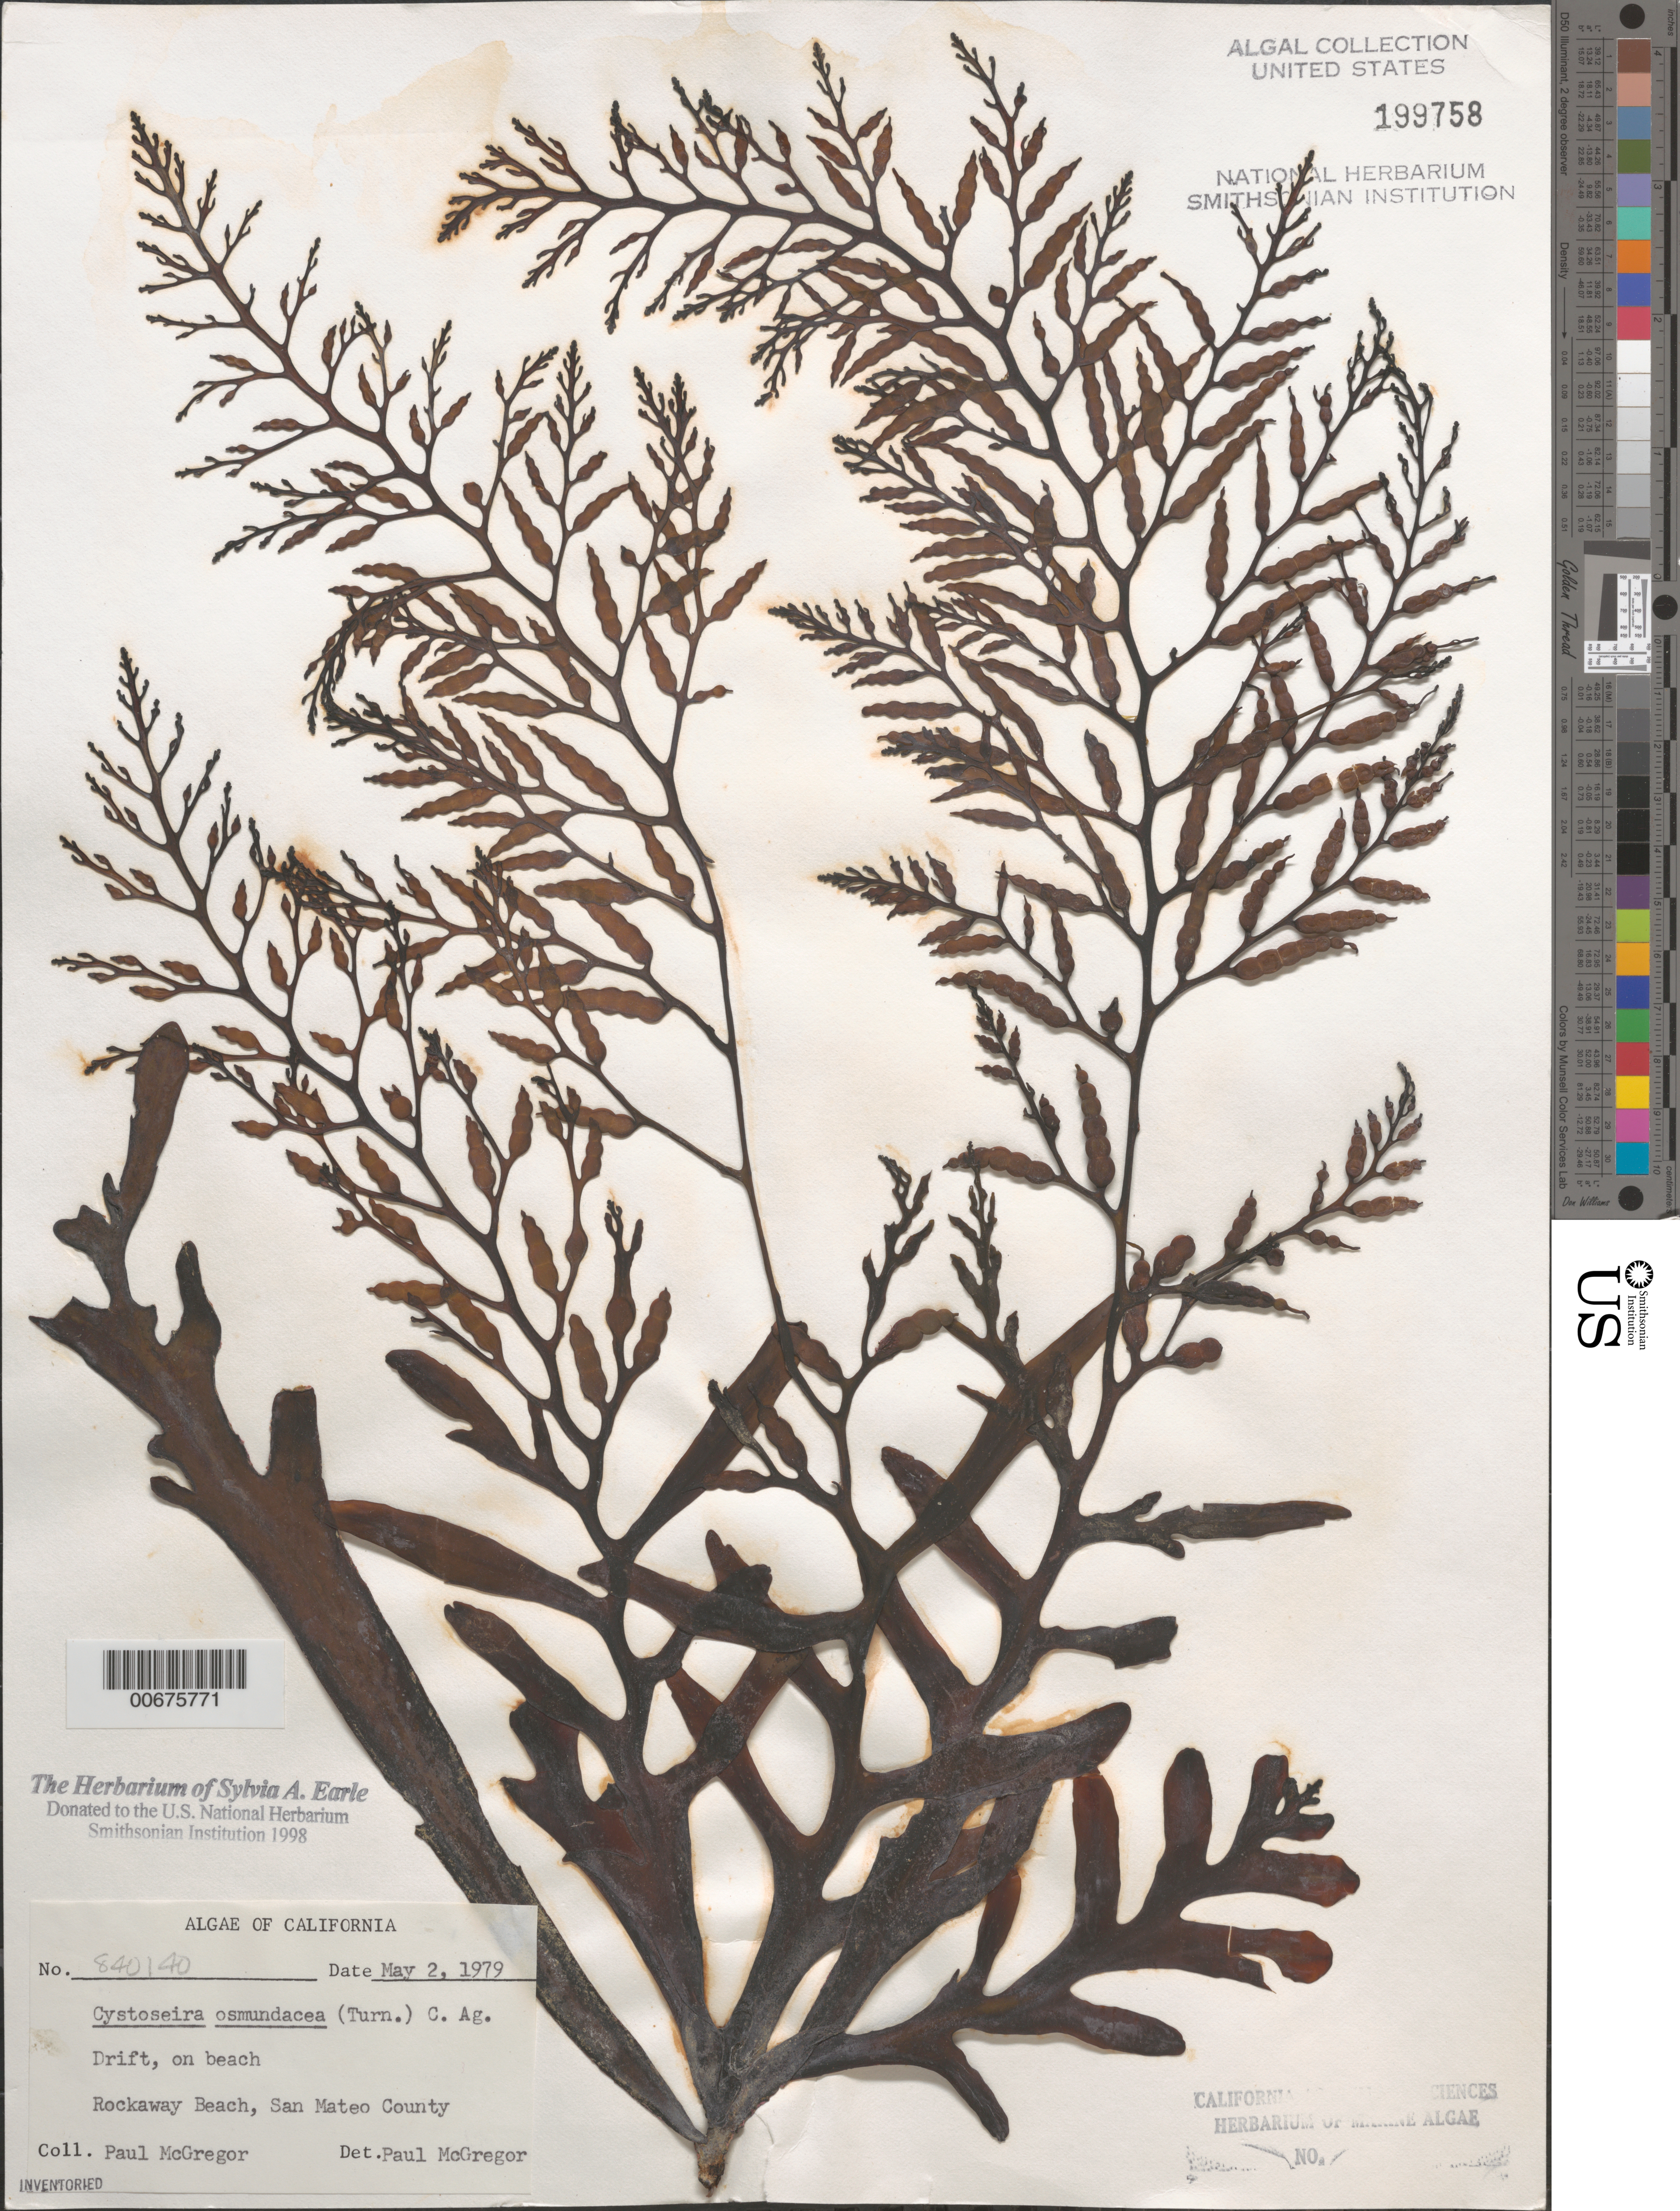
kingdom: Chromista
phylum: Ochrophyta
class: Phaeophyceae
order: Fucales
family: Sargassaceae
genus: Cystoseira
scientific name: Cystoseira osmundacea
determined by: McGregor, Paul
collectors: P. McGregor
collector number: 840140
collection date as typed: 02 May 1979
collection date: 1979-05-02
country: United States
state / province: California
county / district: San Mateo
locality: Rockaway Beach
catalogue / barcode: US 199758